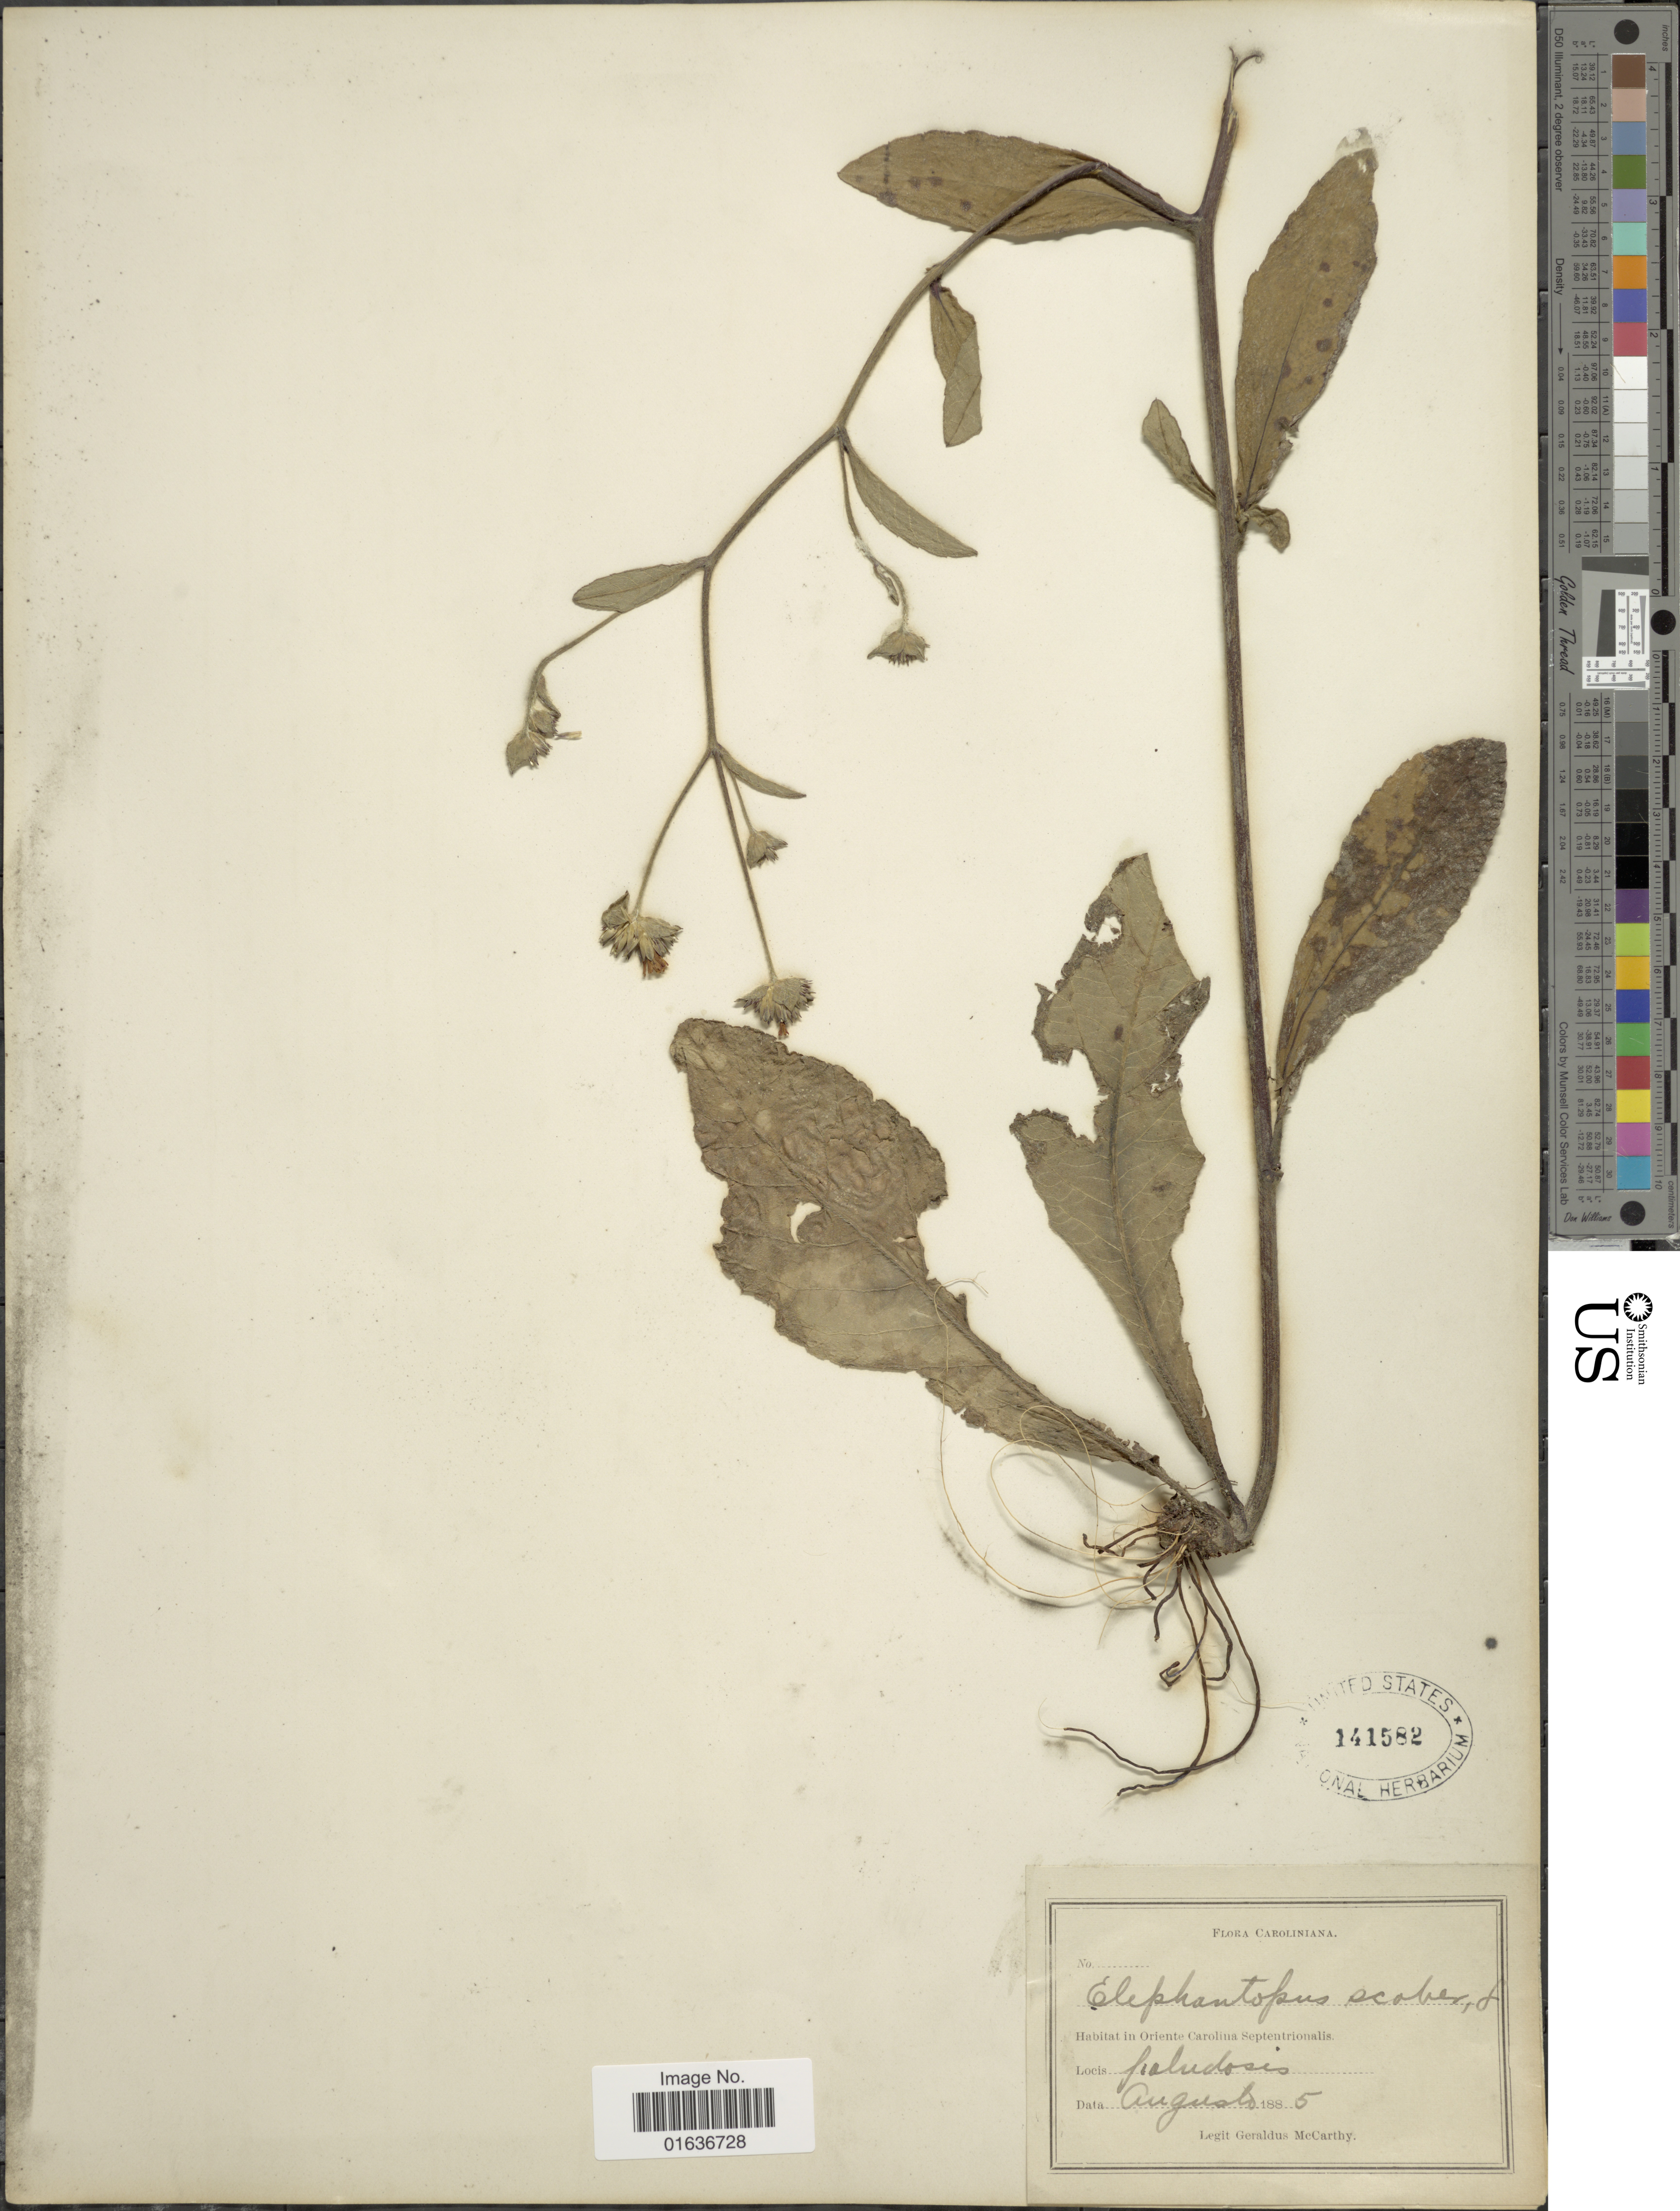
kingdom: Plantae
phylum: Tracheophyta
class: Magnoliopsida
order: Asterales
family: Asteraceae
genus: Elephantopus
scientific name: Elephantopus tomentosus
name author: L.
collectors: M. McCarthy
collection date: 1885-08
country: United States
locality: Oriente Carolina Spetentrionalis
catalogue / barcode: US 141582